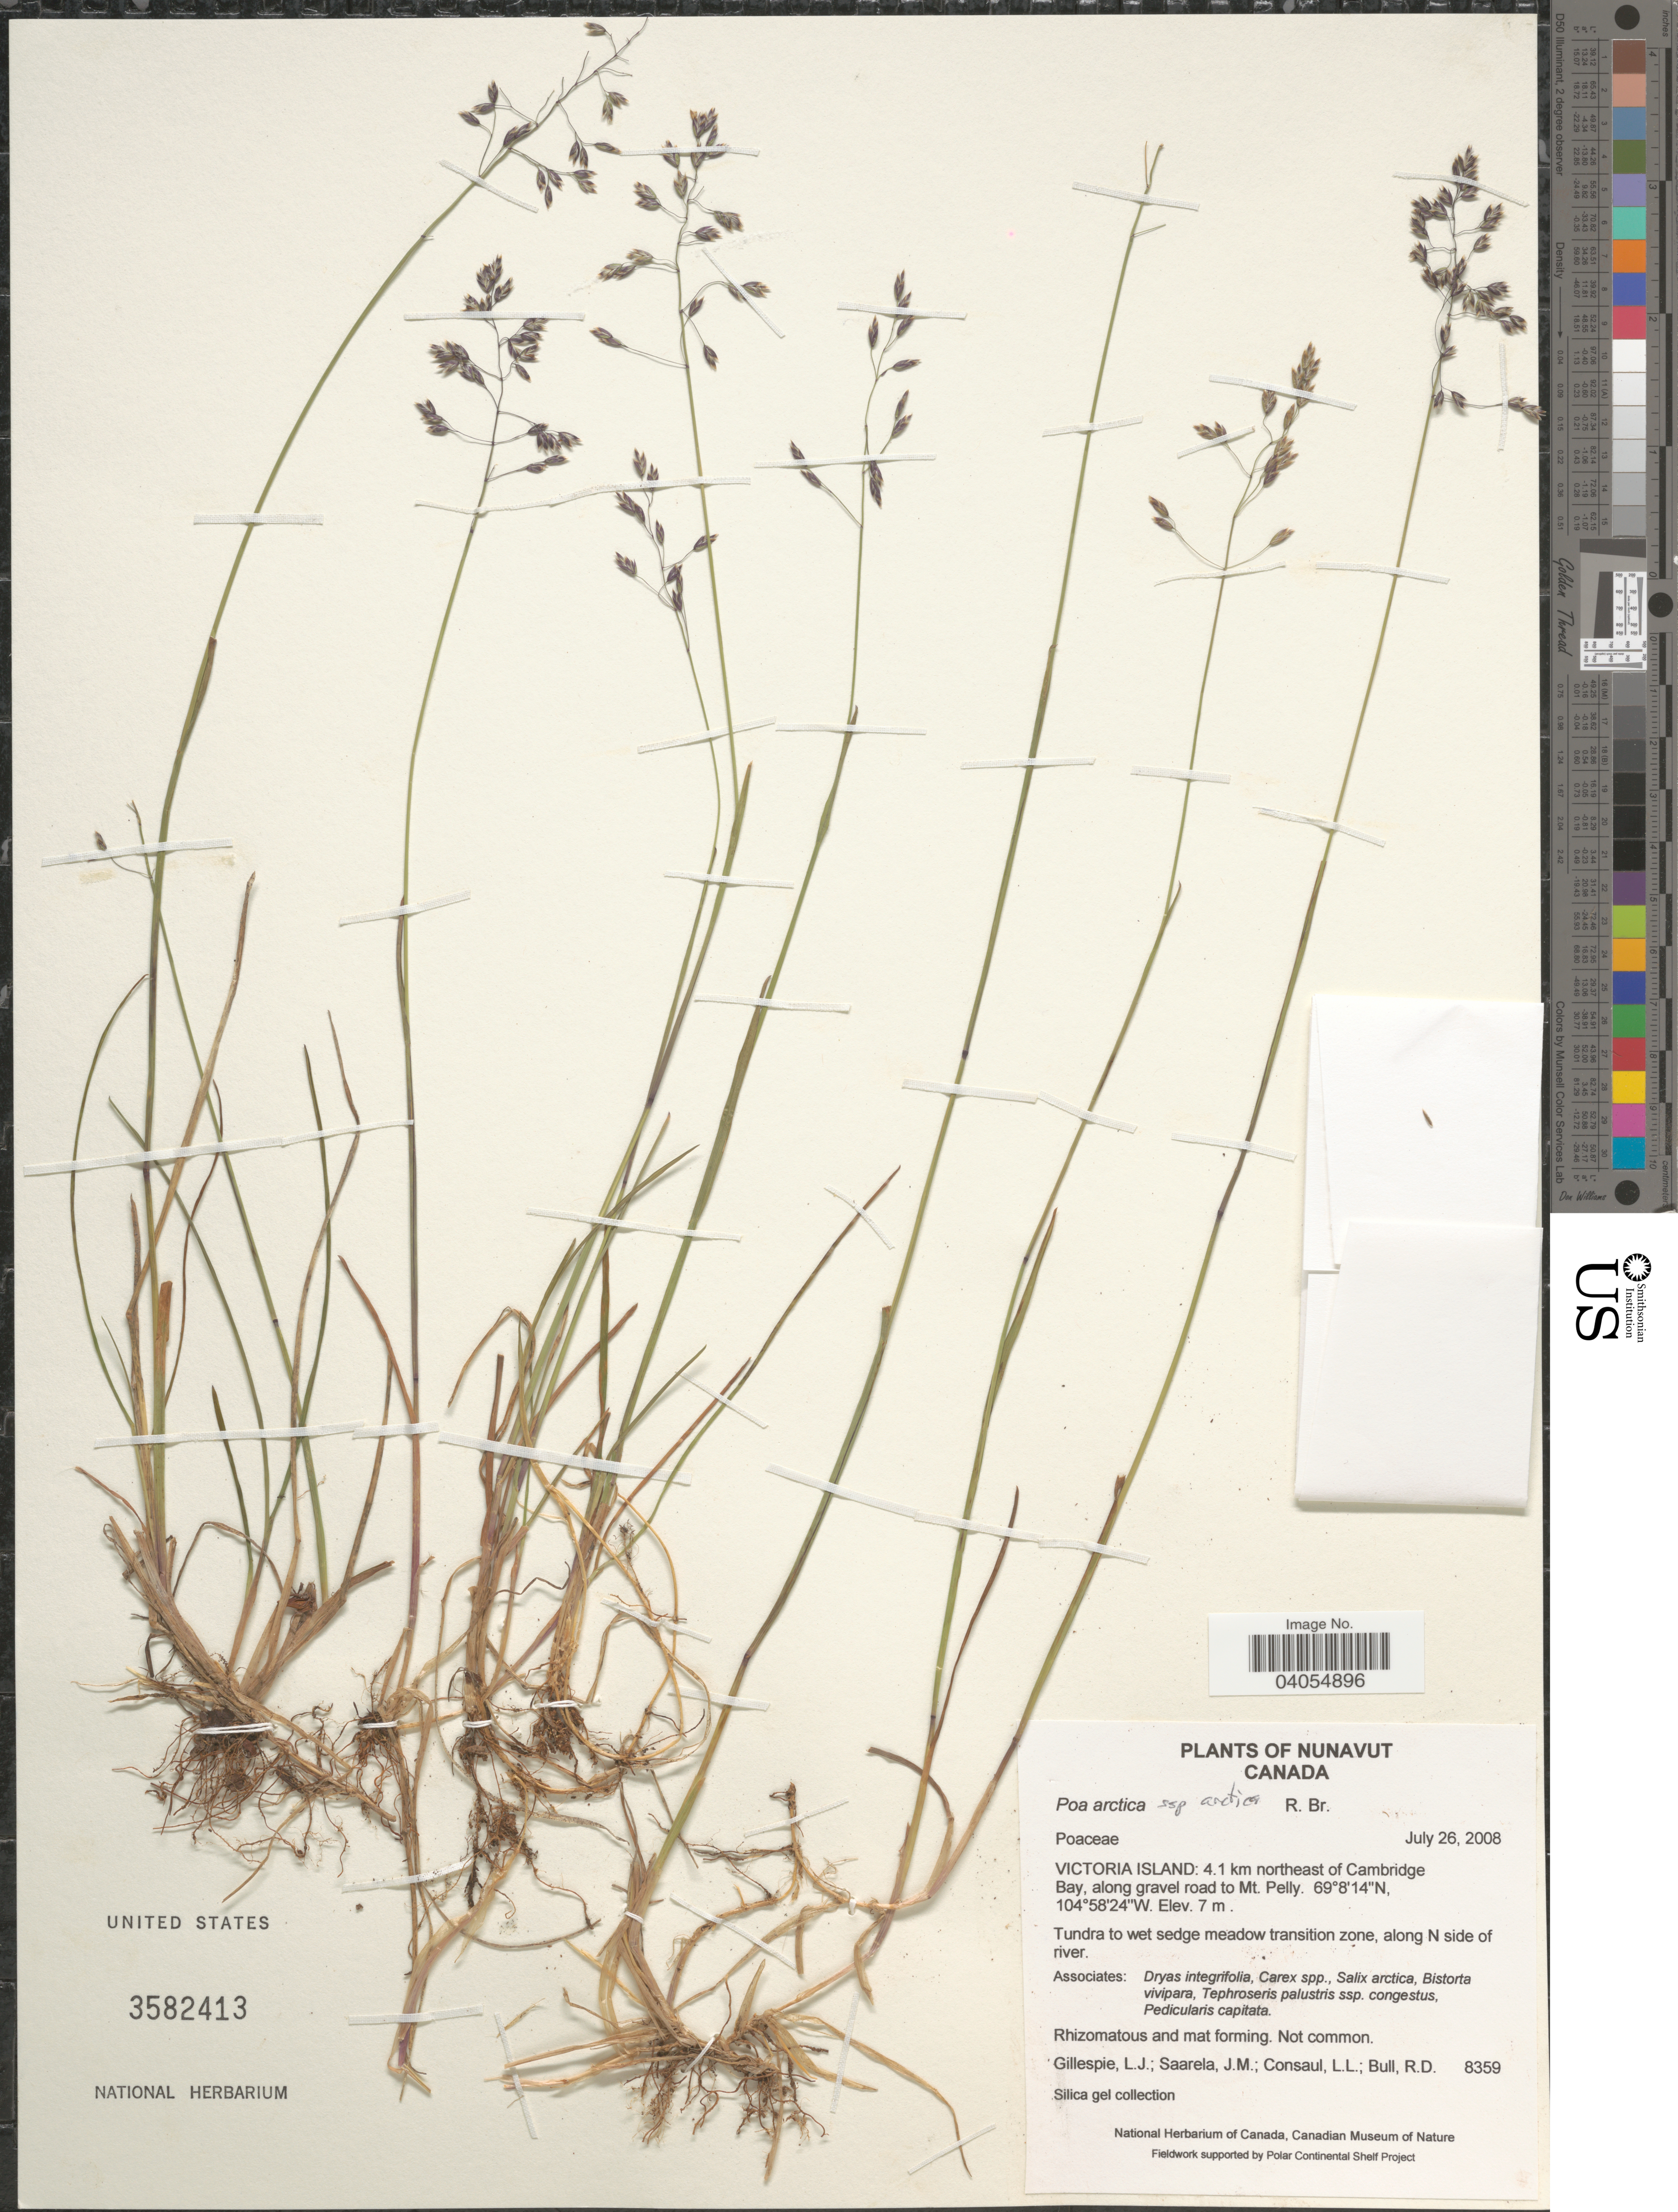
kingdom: Plantae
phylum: Tracheophyta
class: Liliopsida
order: Poales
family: Poaceae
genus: Poa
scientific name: Poa arctica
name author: R. Br.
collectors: L. Gillespie, J. Saarela, L. Consaul & R. Bull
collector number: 8359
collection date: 2008-07-26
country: Canada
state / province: Nunavut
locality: Victoria Island: 4.1 km northeast of Cambridge Bay, along gravel road to Mt. Pelly. Tundra to wet sedge meadow transition zone, along N side of river.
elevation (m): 7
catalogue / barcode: US 3582413